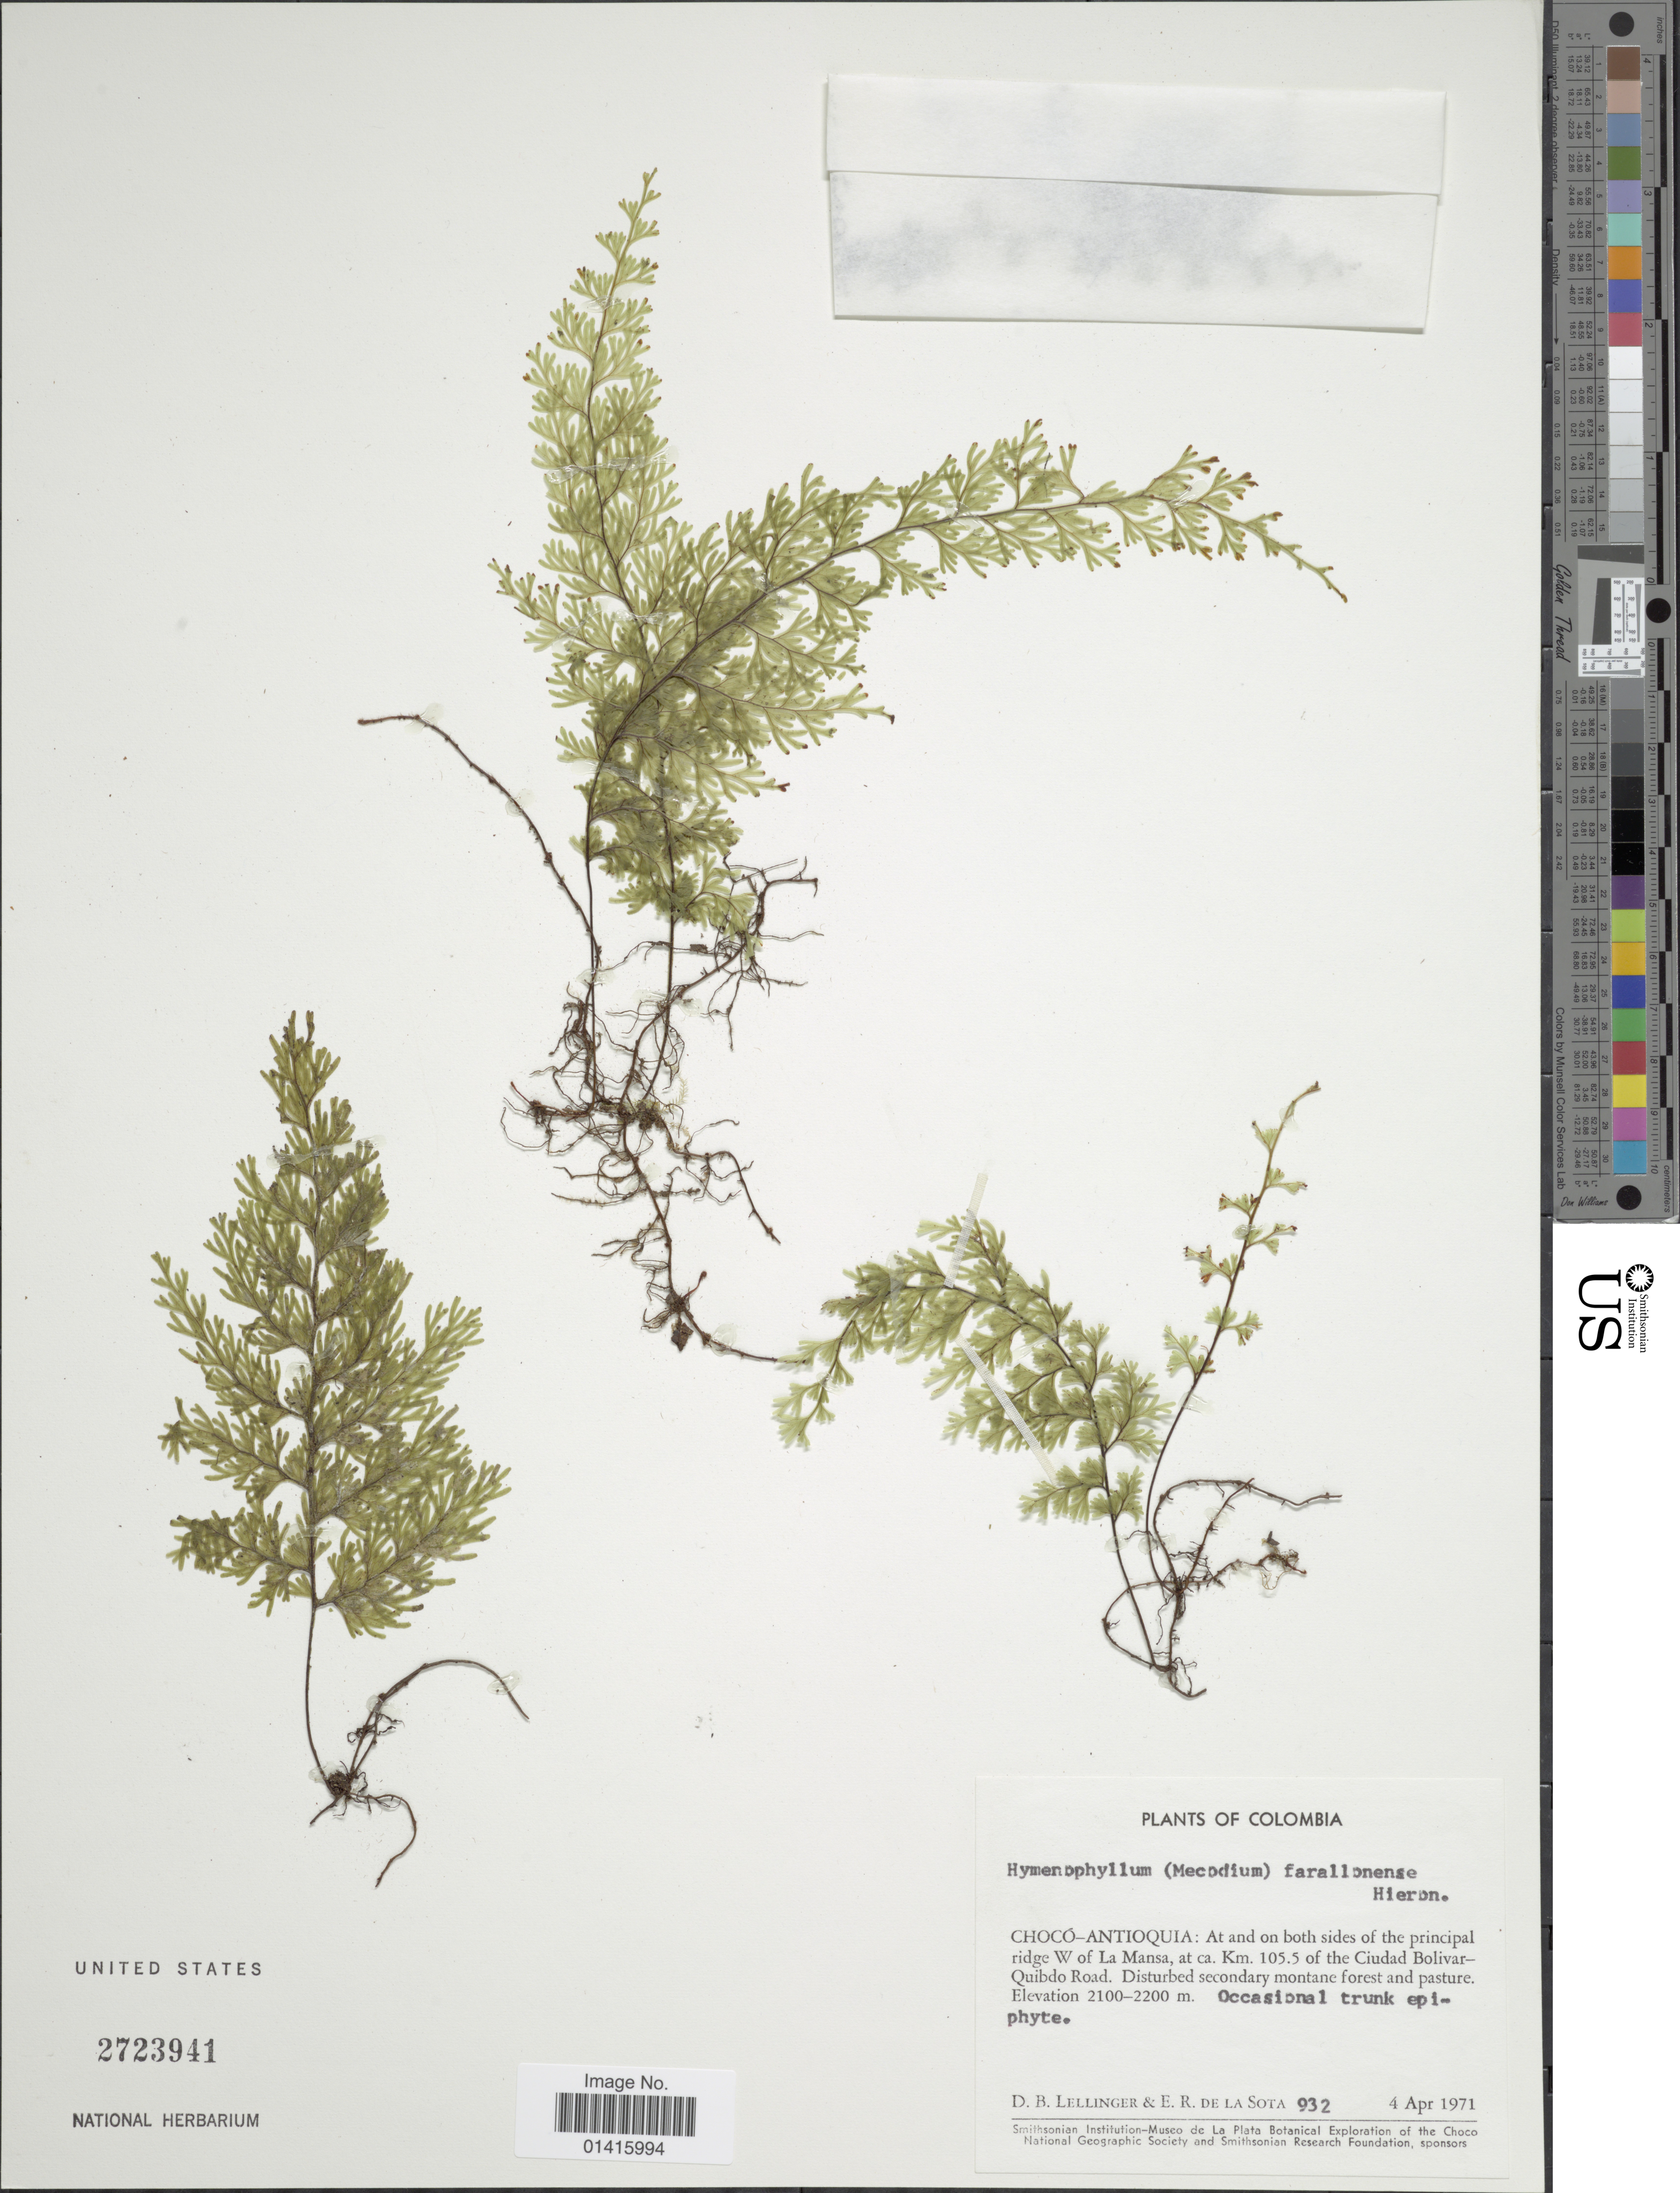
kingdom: Plantae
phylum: Tracheophyta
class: Polypodiopsida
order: Hymenophyllales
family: Hymenophyllaceae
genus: Hymenophyllum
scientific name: Hymenophyllum fendlerianum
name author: J.W. Sturm in Mart.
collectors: D. B. Lellinger & E. R. de la Sota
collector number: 932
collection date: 1971-04-04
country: Colombia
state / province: Chocó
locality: Chocó-Antioquia: at and on both sides of the principal ridge W of La Mansa, at ca. Km 105.5 of the Ciudad Bolivar-Quibdo Road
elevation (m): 2100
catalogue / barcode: US 2723941